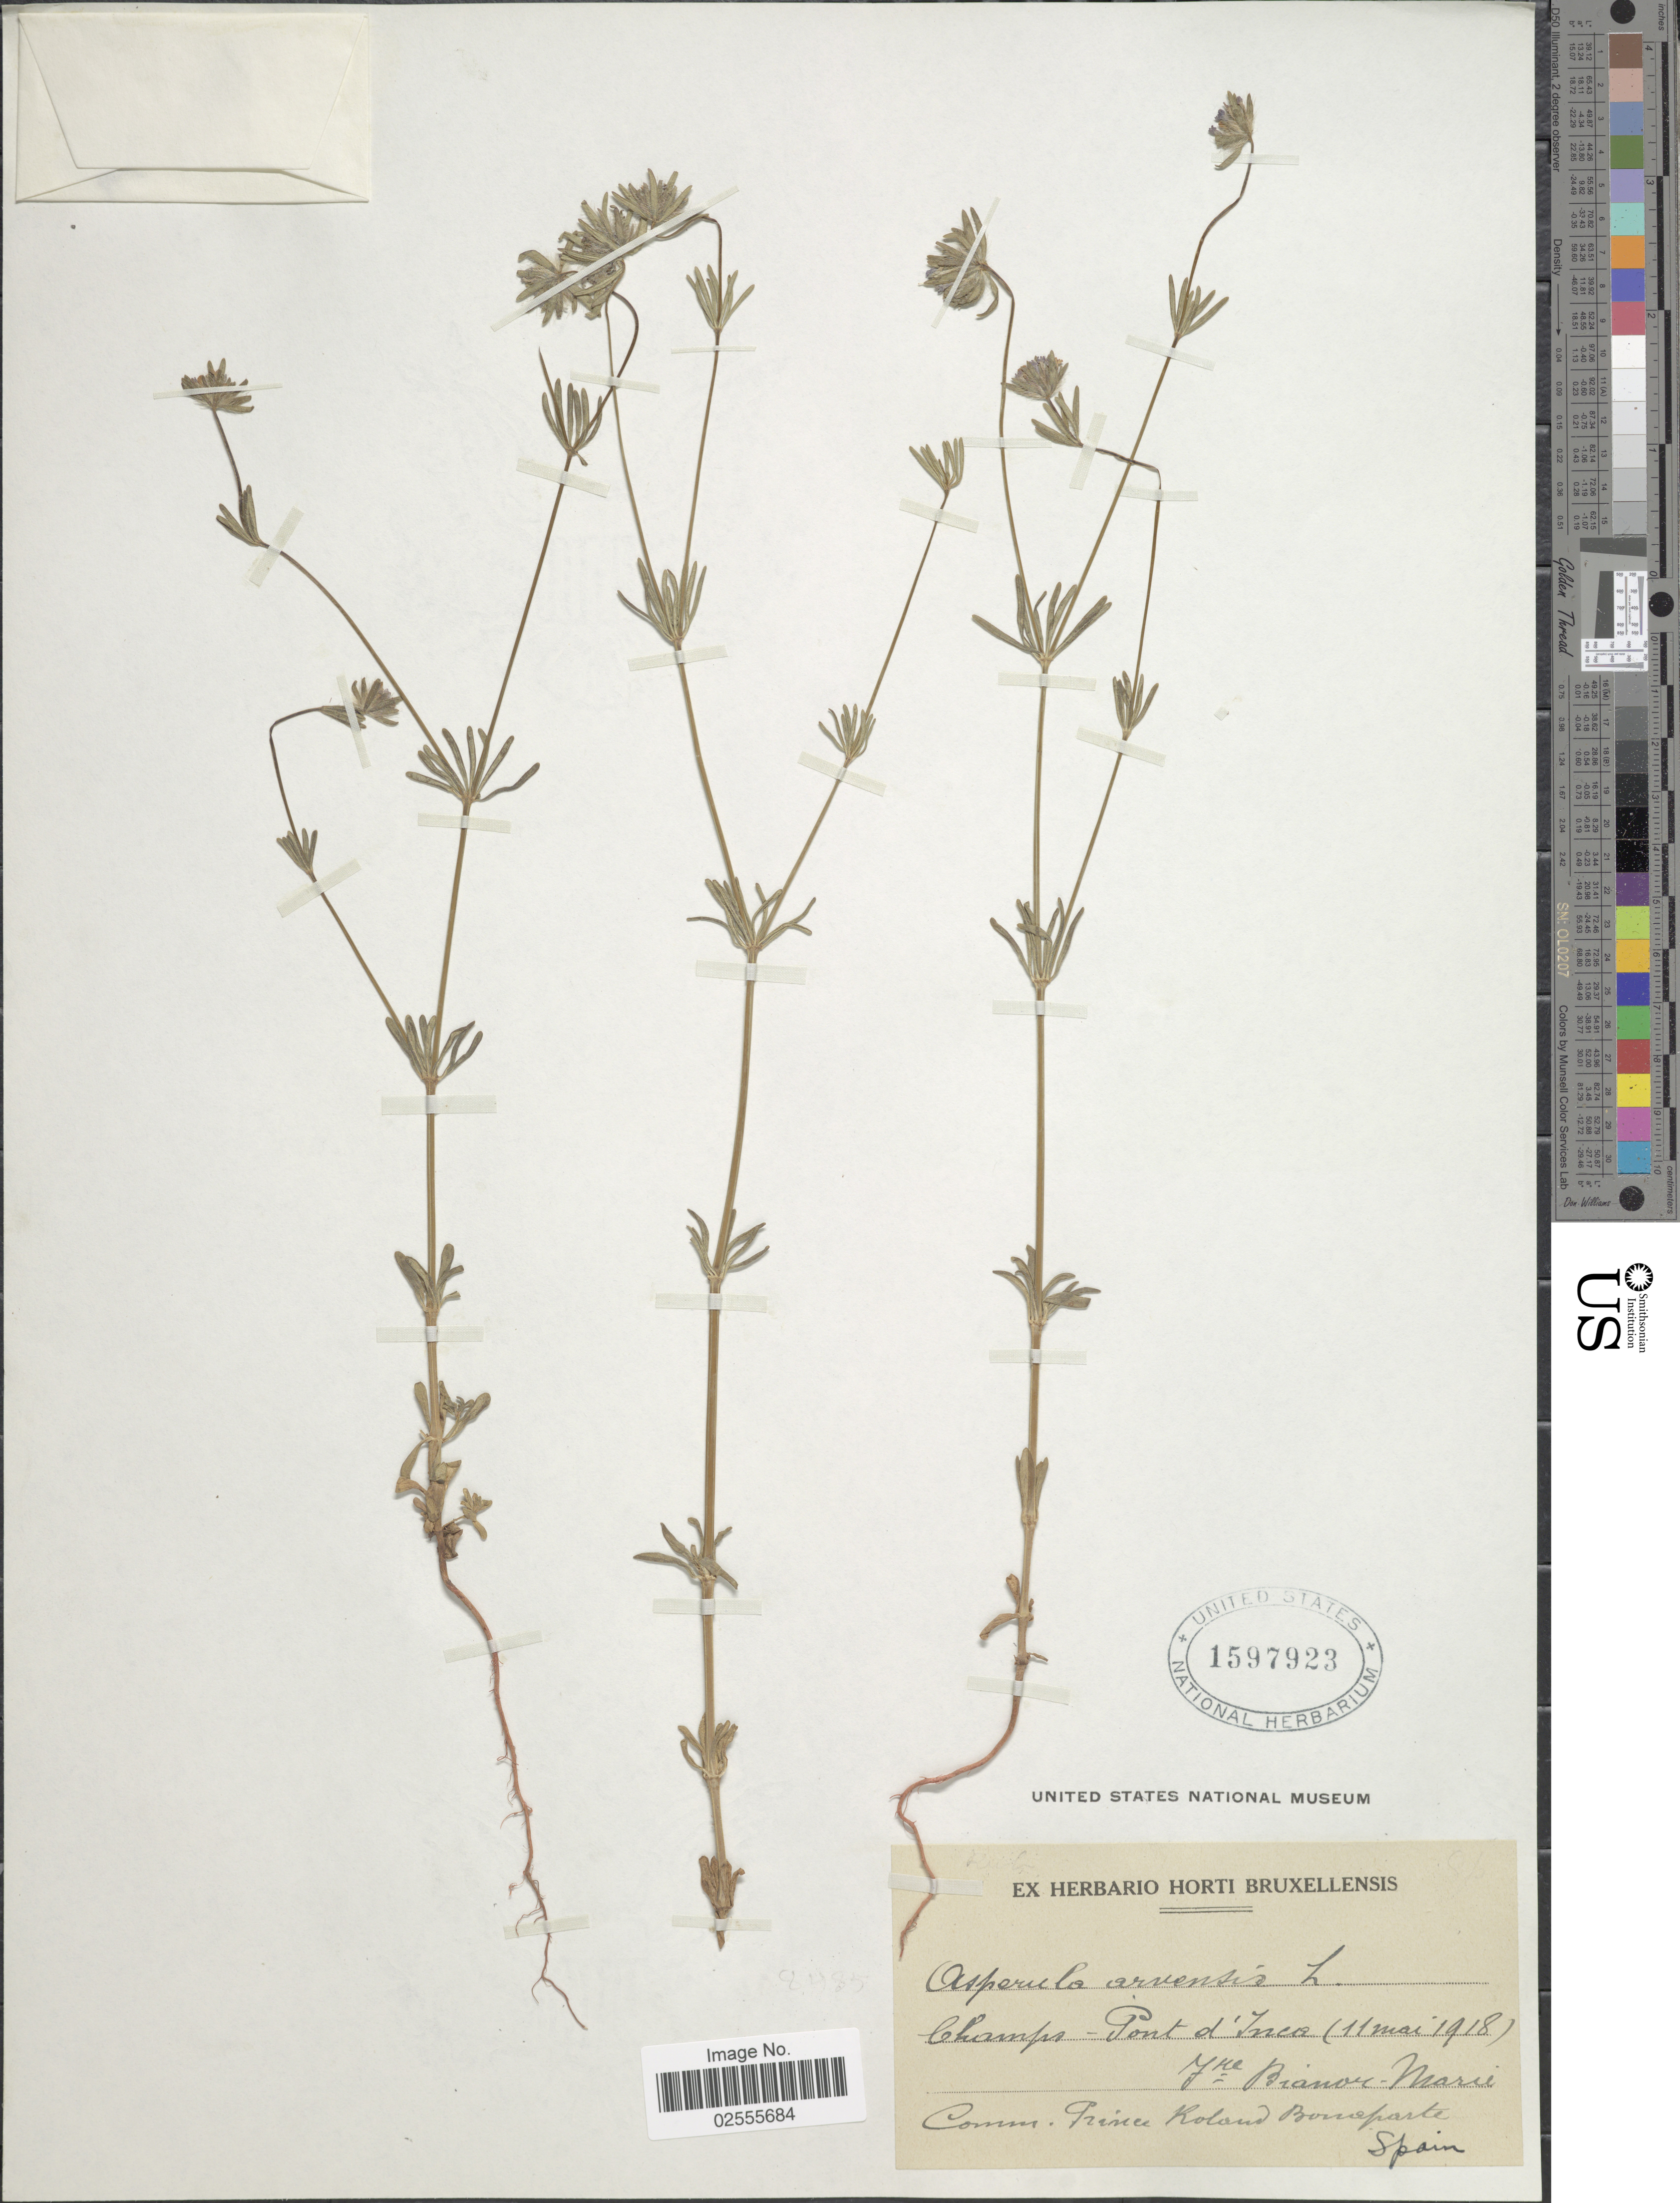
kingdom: Plantae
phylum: Tracheophyta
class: Magnoliopsida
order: Gentianales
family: Rubiaceae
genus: Asperula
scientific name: Asperula arvensis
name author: L.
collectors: F. Bianor-Marie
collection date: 1918-05-11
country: Spain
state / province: Islas Baleares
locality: Champs-Pont d'Inca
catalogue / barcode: US 1597923